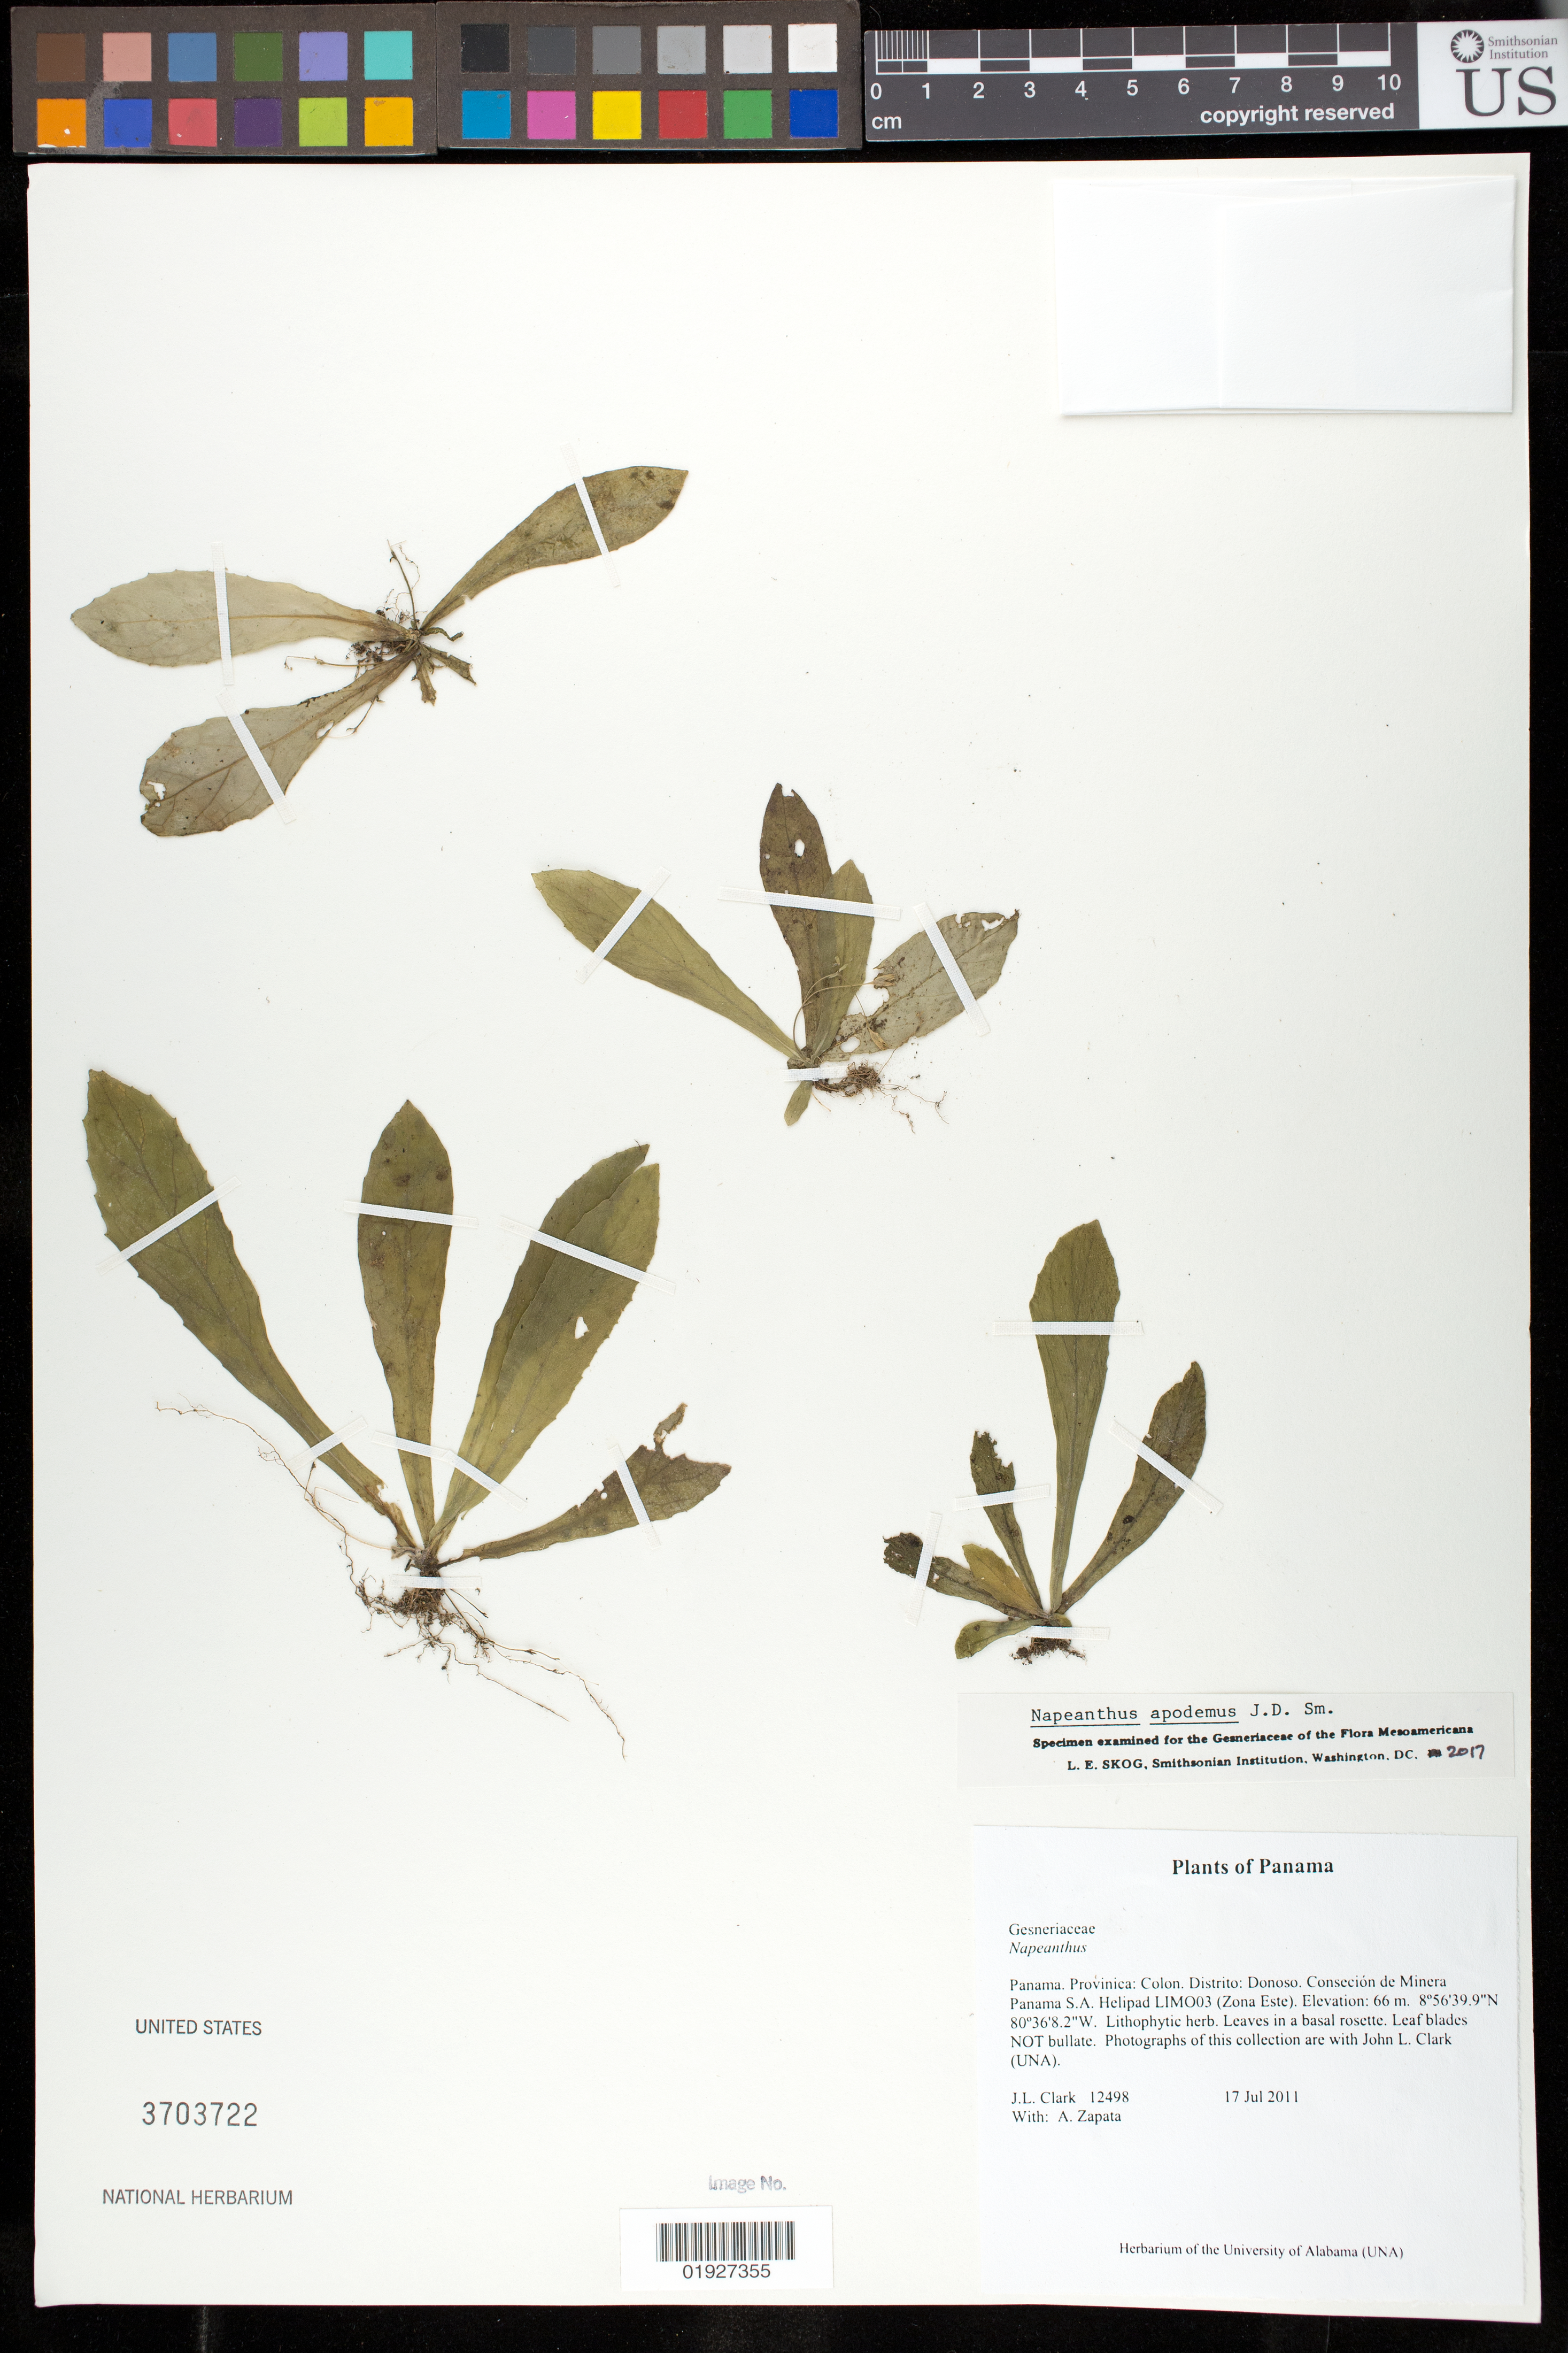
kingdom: Plantae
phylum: Tracheophyta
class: Magnoliopsida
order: Lamiales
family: Gesneriaceae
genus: Napeanthus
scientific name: Napeanthus apodemus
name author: Donn. Sm.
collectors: J. L. Clark & A. Zapata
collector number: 12498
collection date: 2011-07-17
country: Panama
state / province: Colón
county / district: Donoso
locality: Consecion de Minera Panama S.A. Helipad LIM003 (Zona Este)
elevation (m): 66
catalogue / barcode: US 3703722